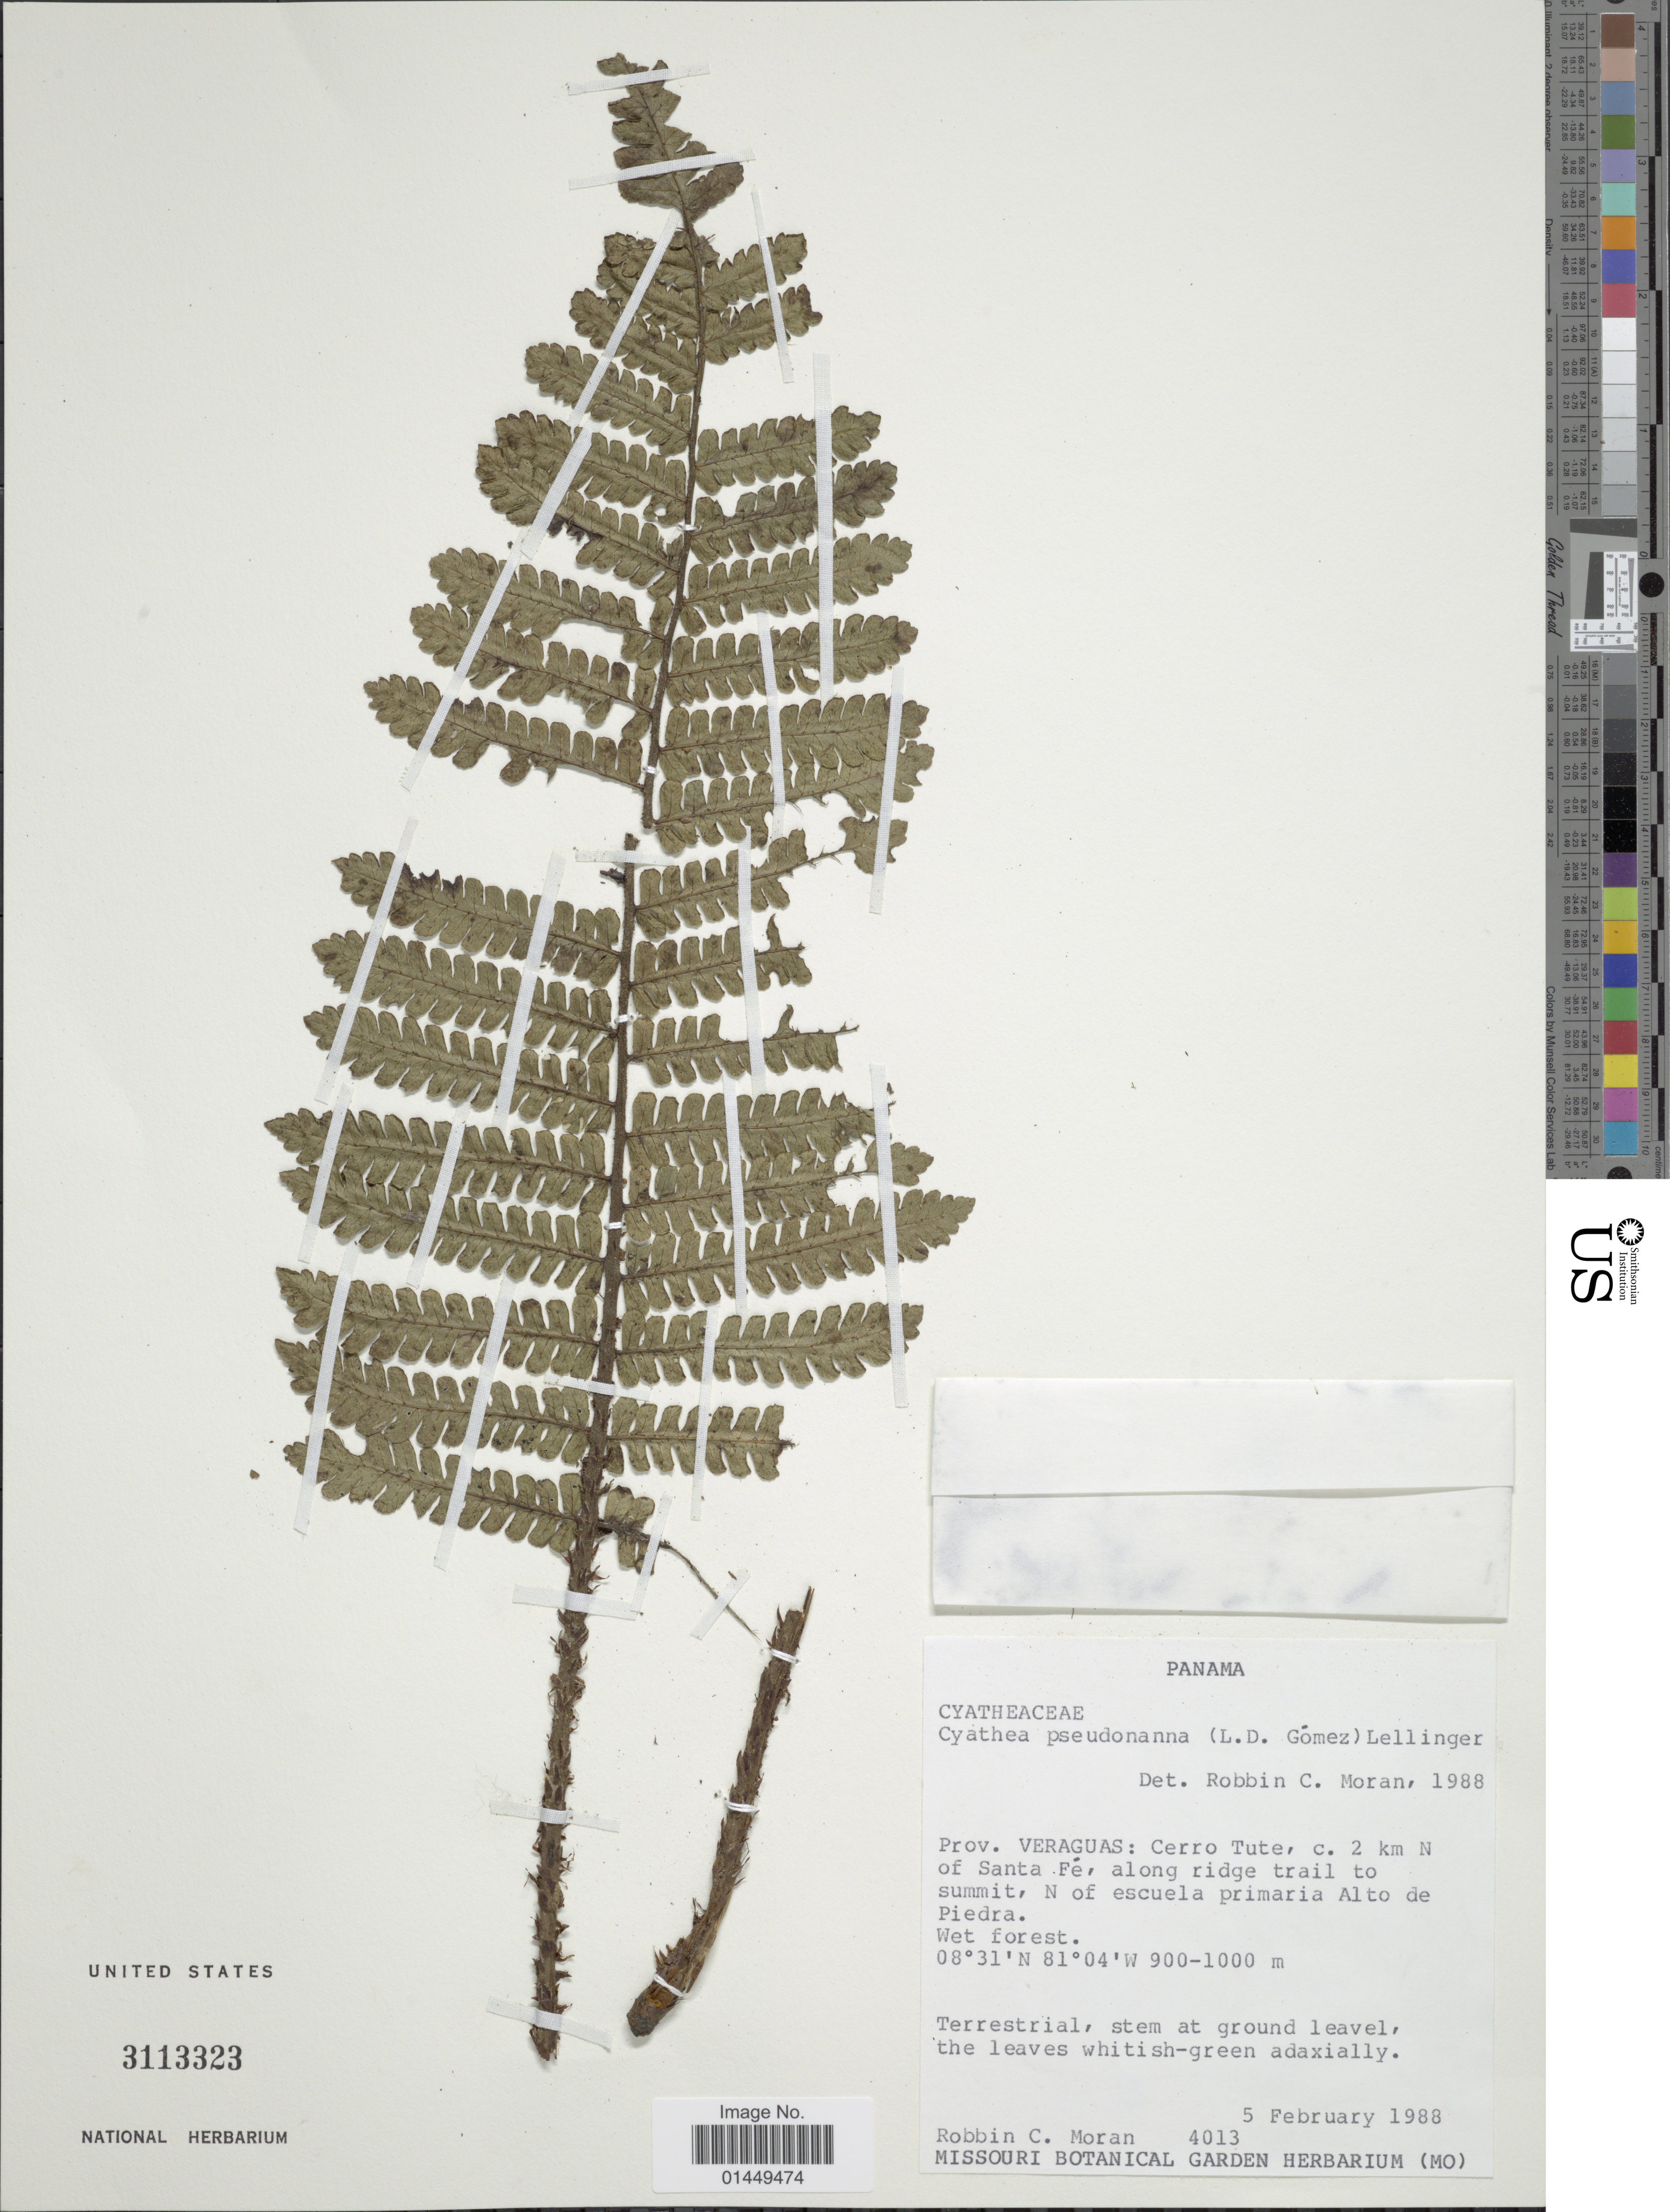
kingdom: Plantae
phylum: Tracheophyta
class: Polypodiopsida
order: Cyatheales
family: Cyatheaceae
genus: Cyathea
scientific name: Cyathea pseudonanna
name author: (L.D. Gómez) Lellinger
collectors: R. C. Moran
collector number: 4013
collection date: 1988-02-05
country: Panama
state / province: Veraguas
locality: Prov. Veraguas: Cerro Tute, 2 km N of Santa Fe, along ridge trail to summit, N of escuela primaria Alto de Piedra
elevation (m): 900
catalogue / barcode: US 3113323